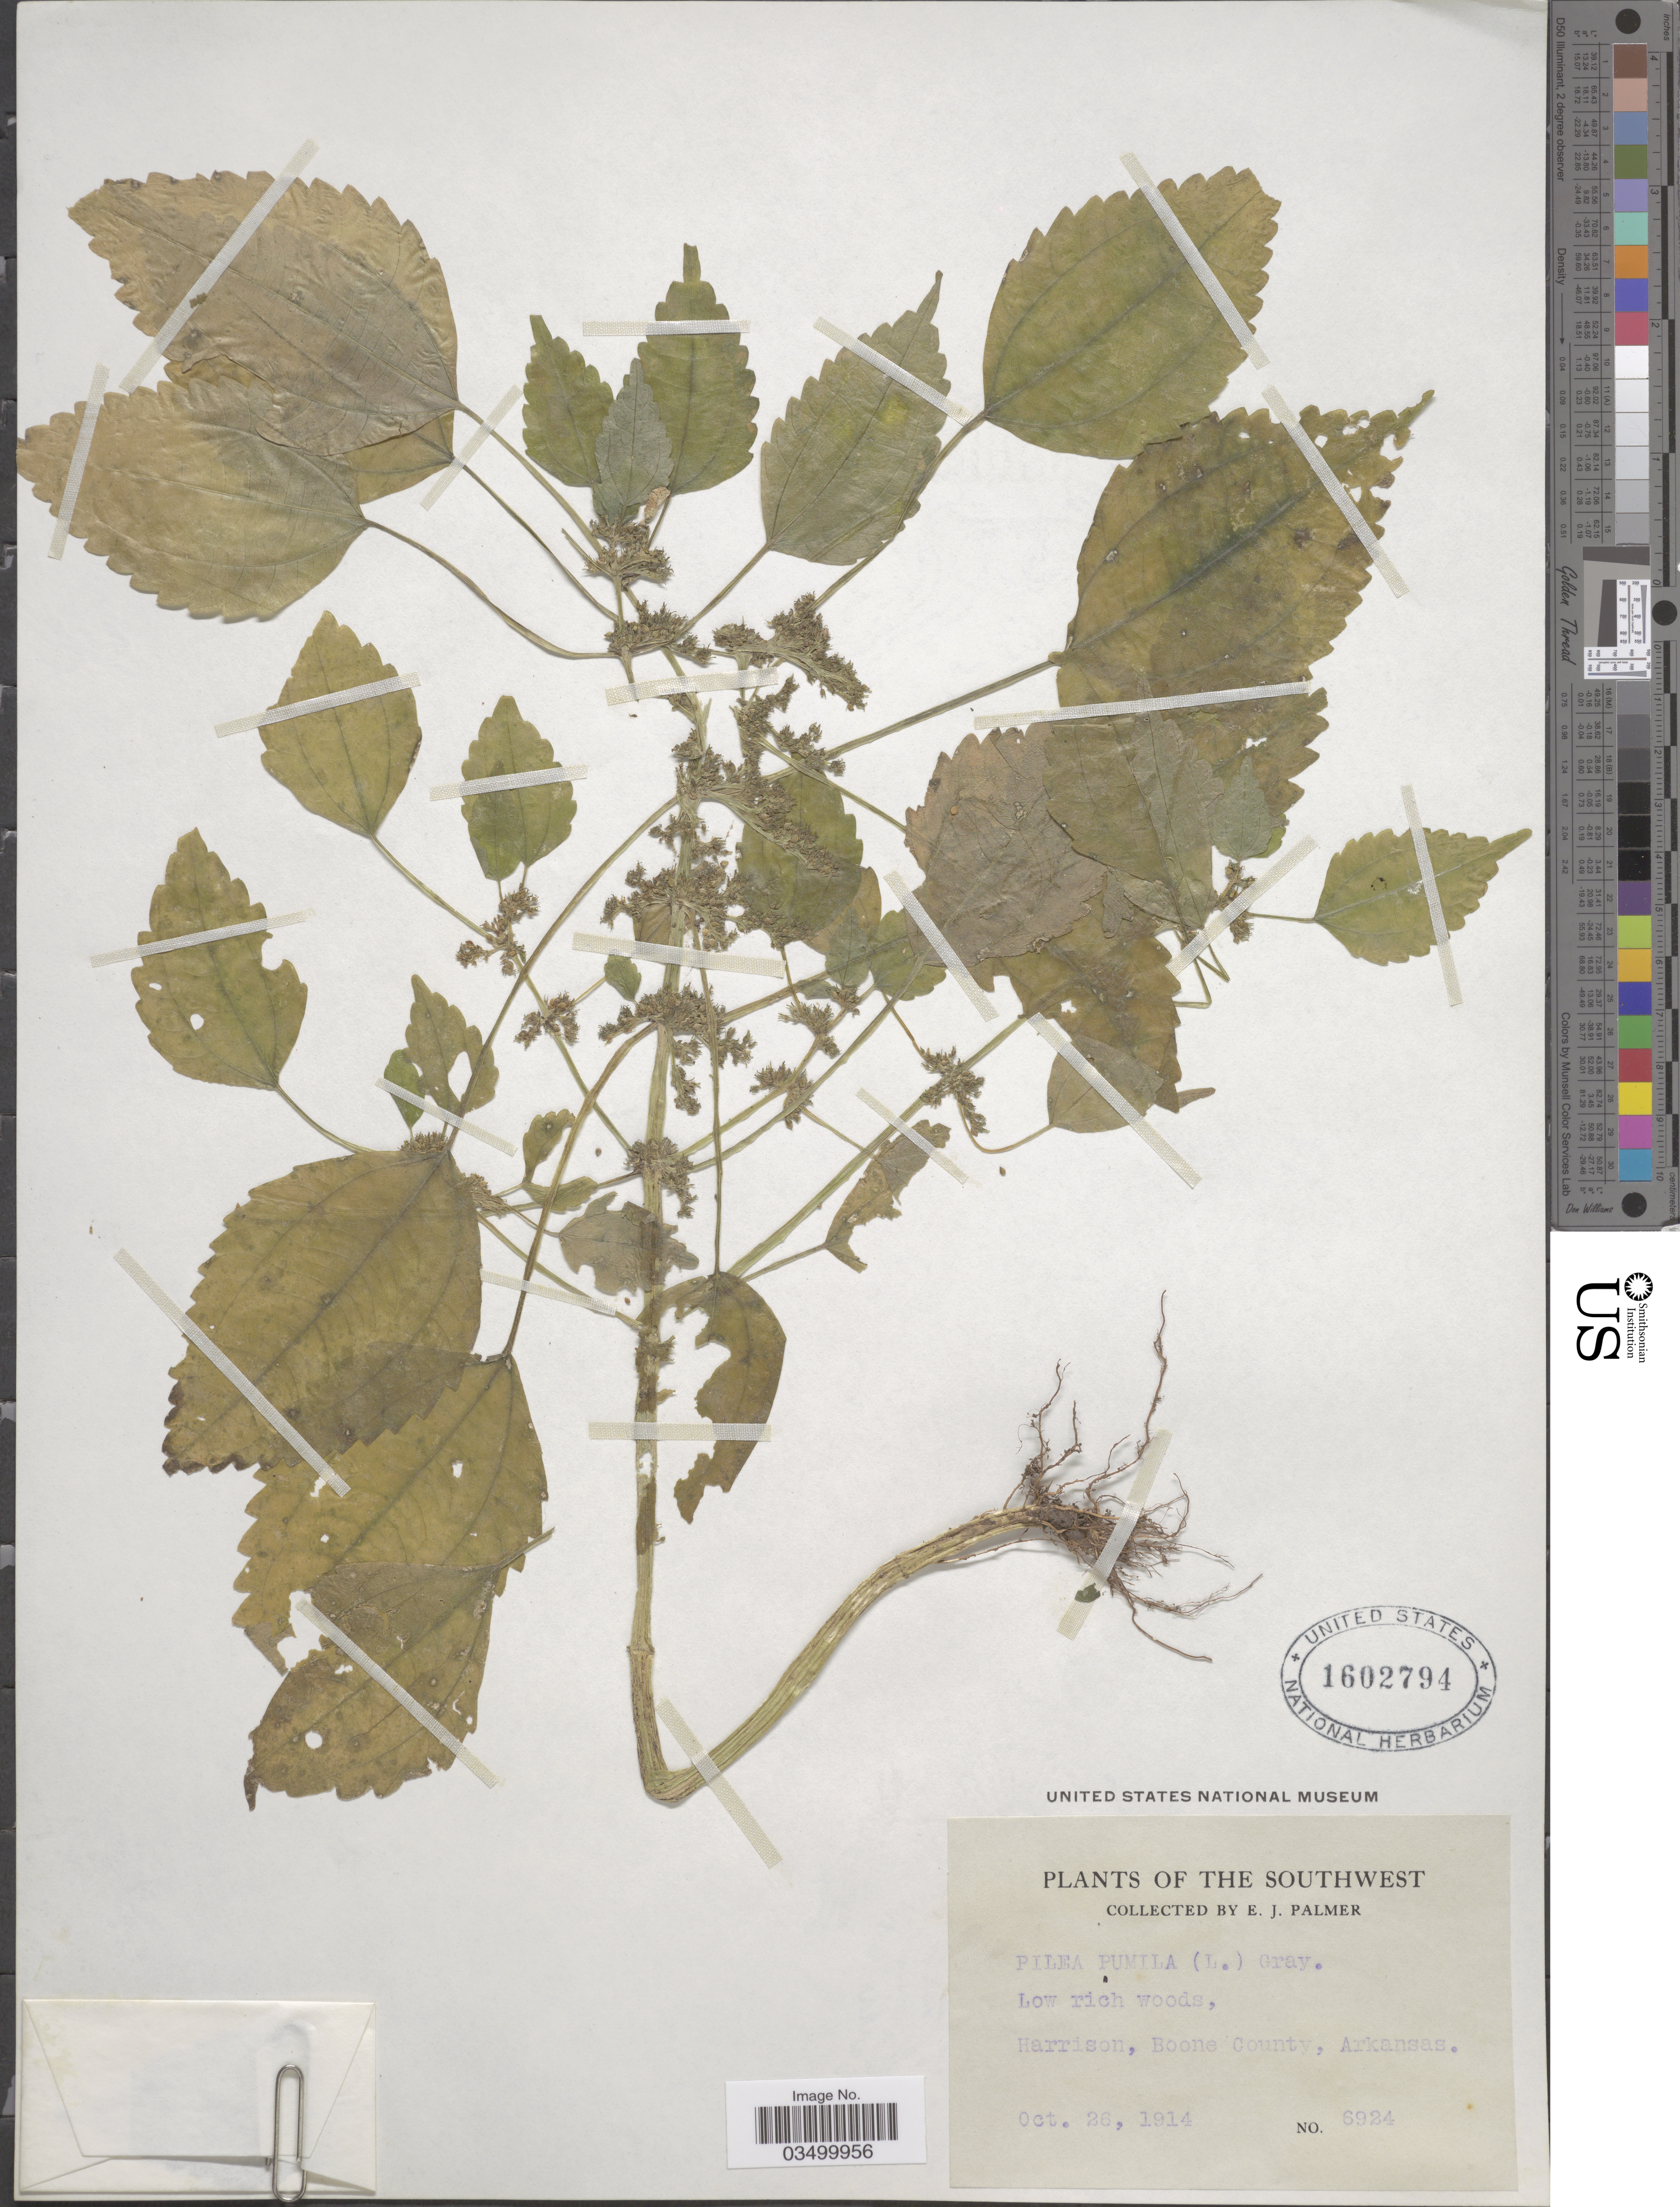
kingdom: Plantae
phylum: Tracheophyta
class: Magnoliopsida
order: Rosales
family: Urticaceae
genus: Pilea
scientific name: Pilea pumila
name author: (L.) A. Gray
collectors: E. J. Palmer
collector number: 6924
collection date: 1914-10-26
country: United States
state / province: Arkansas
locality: The Southwest. Harrison, Boone County.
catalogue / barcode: US 1602794